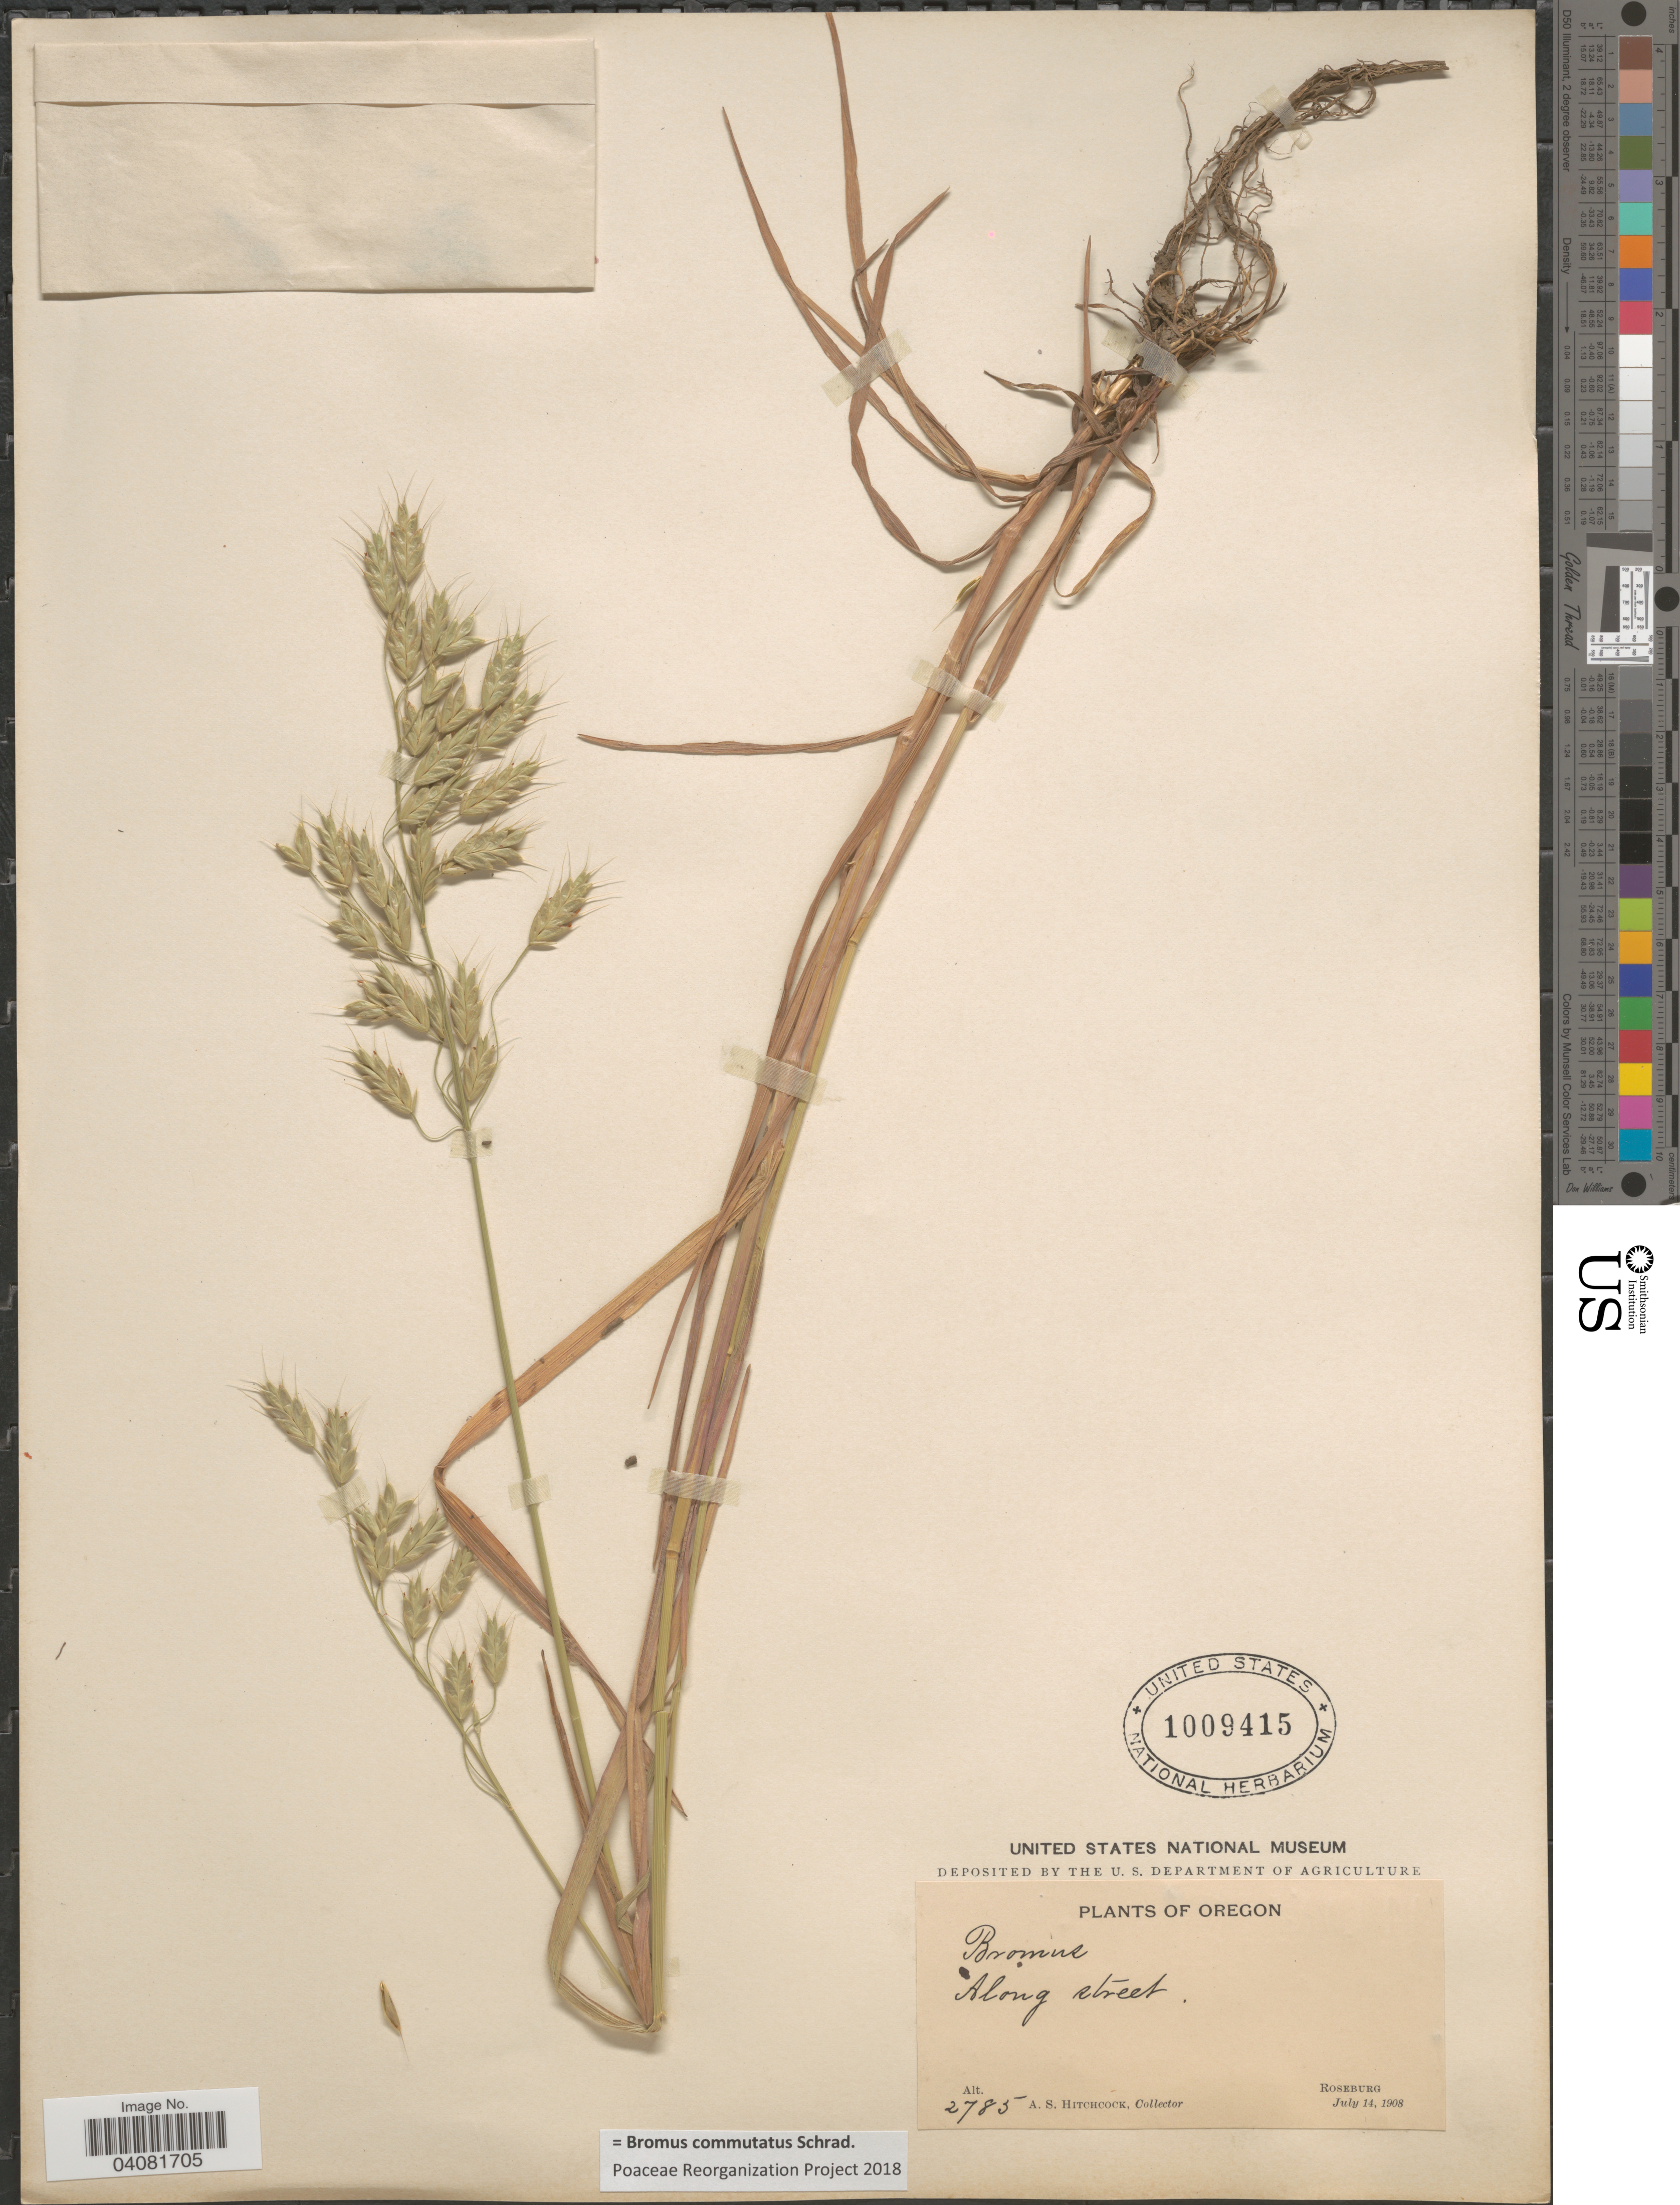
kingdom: Plantae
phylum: Tracheophyta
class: Liliopsida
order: Poales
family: Poaceae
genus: Bromus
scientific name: Bromus commutatus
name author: Schrad.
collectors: A. S. Hitchcock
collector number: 2785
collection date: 1908-07-14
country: United States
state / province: Oregon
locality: Roseburg.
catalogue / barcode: US 1009415